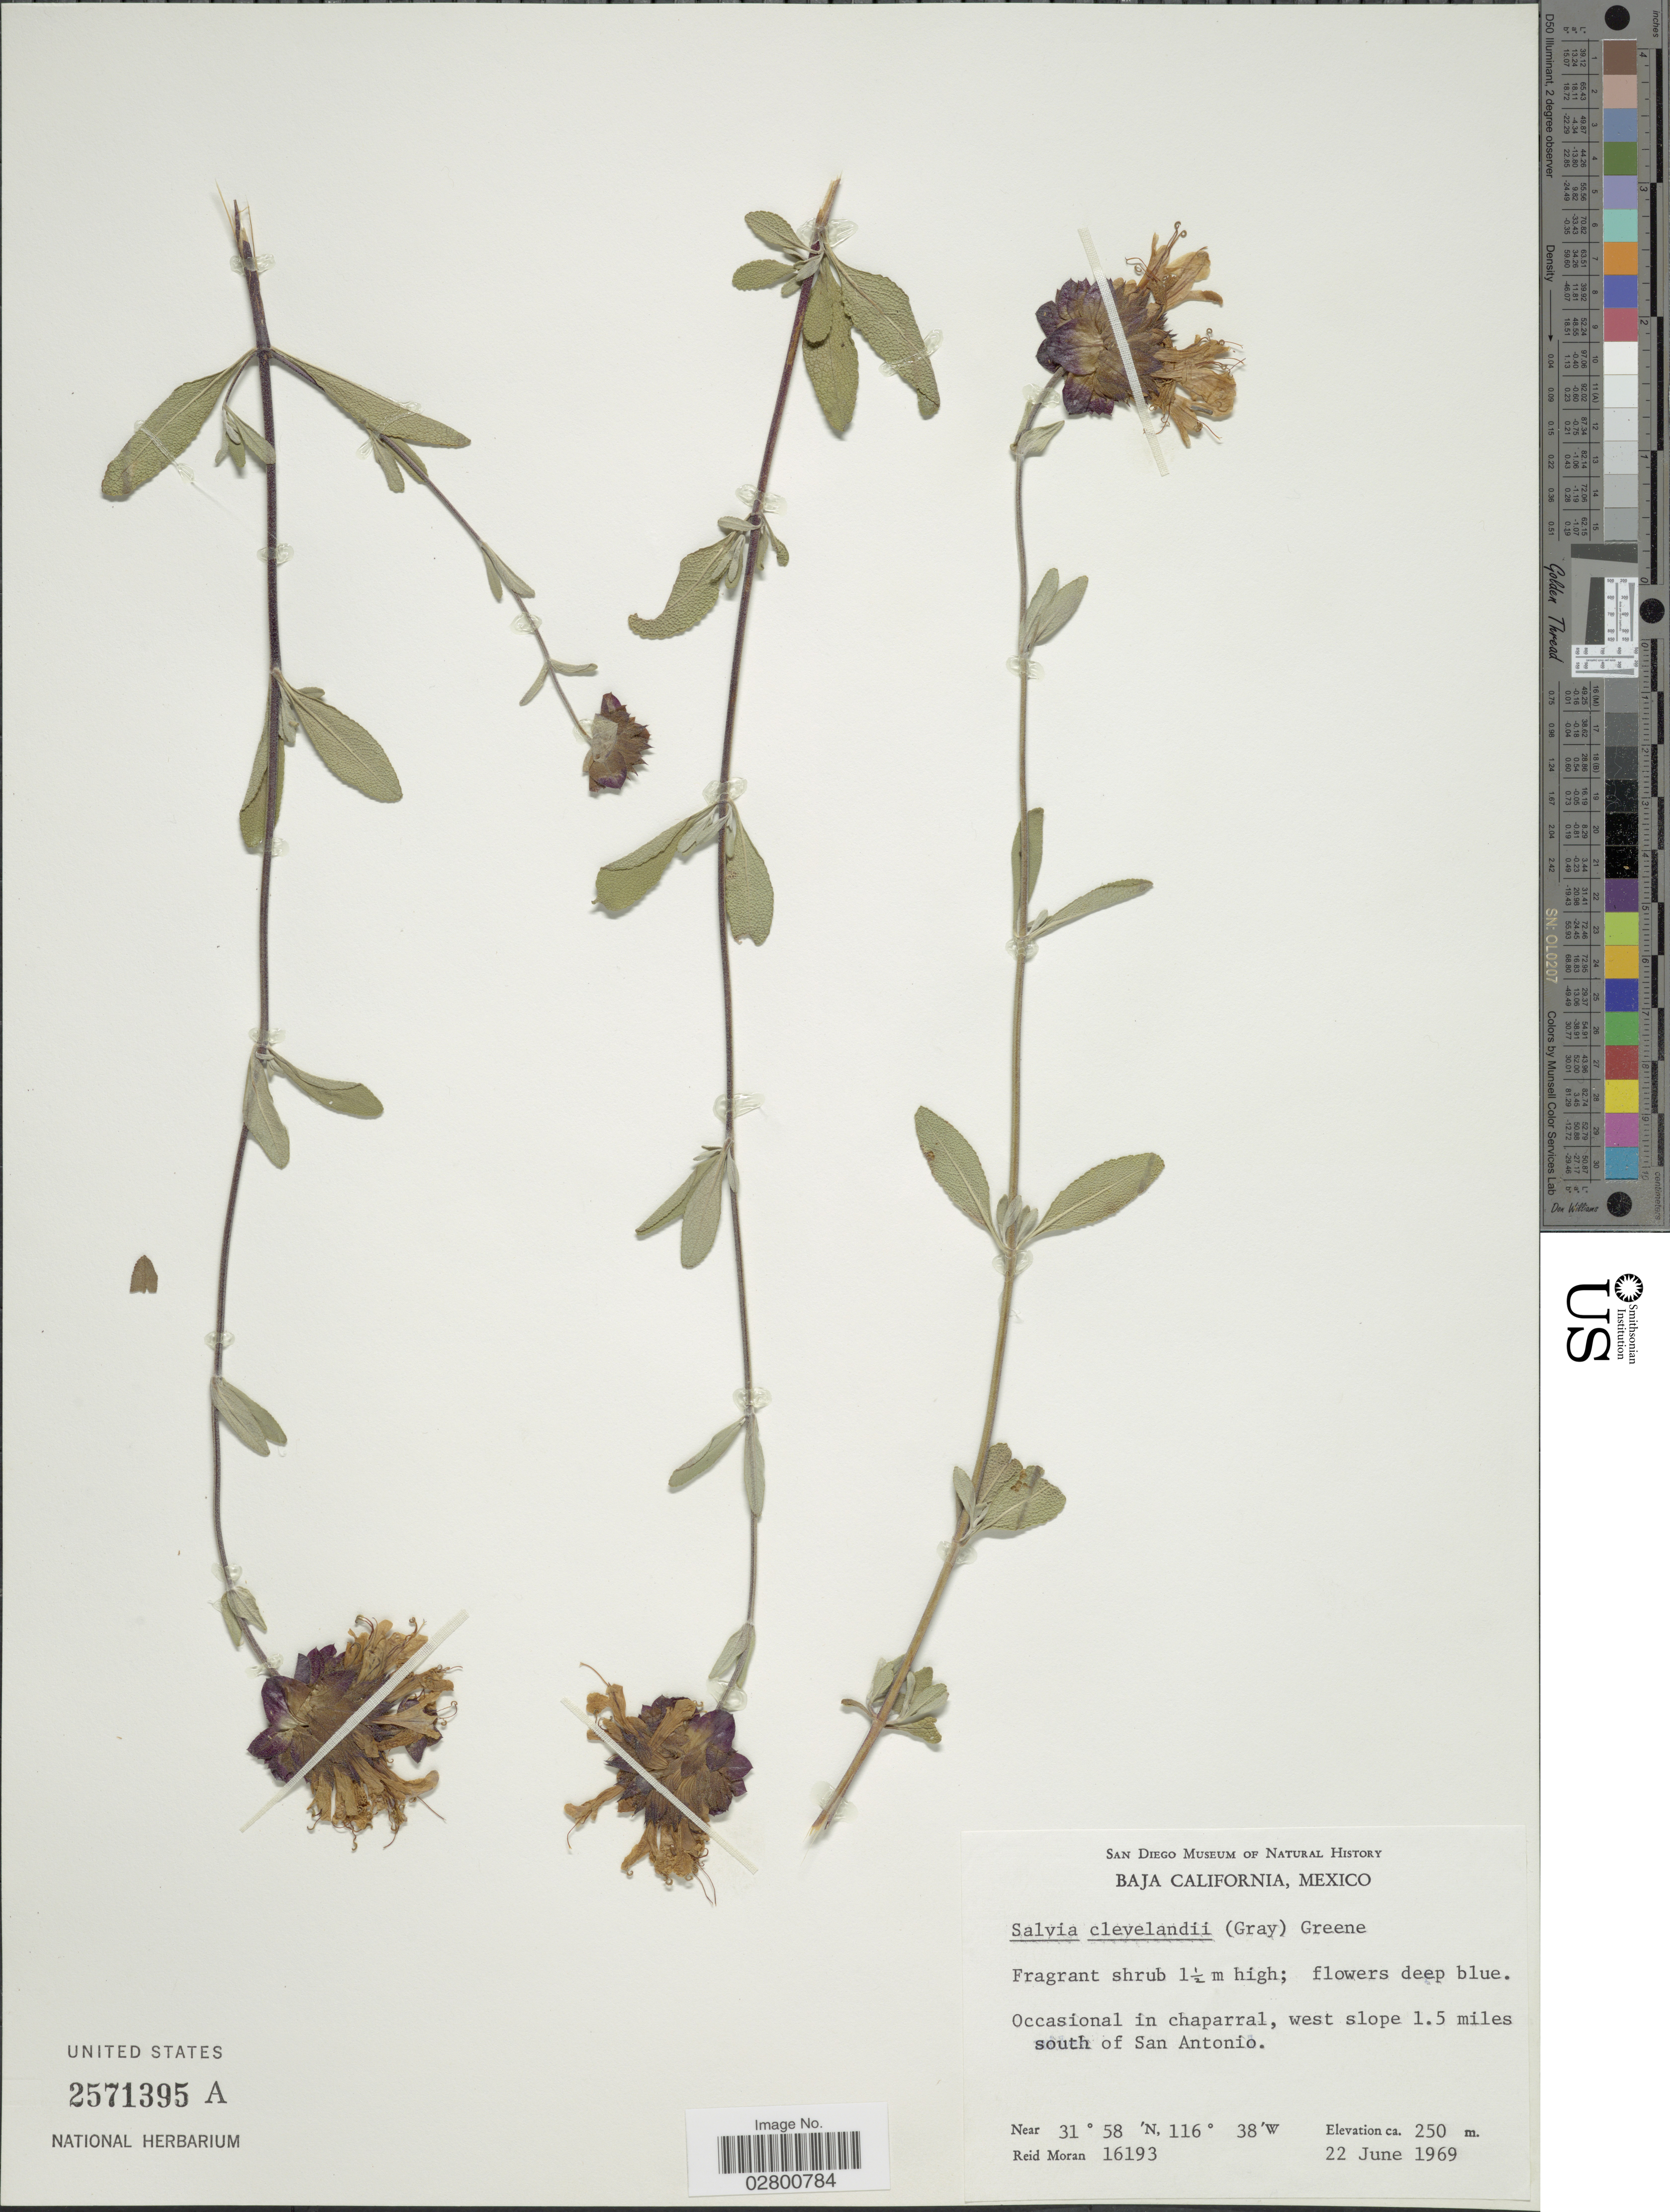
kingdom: Plantae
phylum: Tracheophyta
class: Magnoliopsida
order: Lamiales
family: Lamiaceae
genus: Salvia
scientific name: Salvia clevelandii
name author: (A. Gray) Greene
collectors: R. V. Moran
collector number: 16193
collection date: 1969-06-22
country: Mexico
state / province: Baja California Norte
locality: West slope 1.5 miles south of San Antonio.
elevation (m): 250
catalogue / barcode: US 2571395A